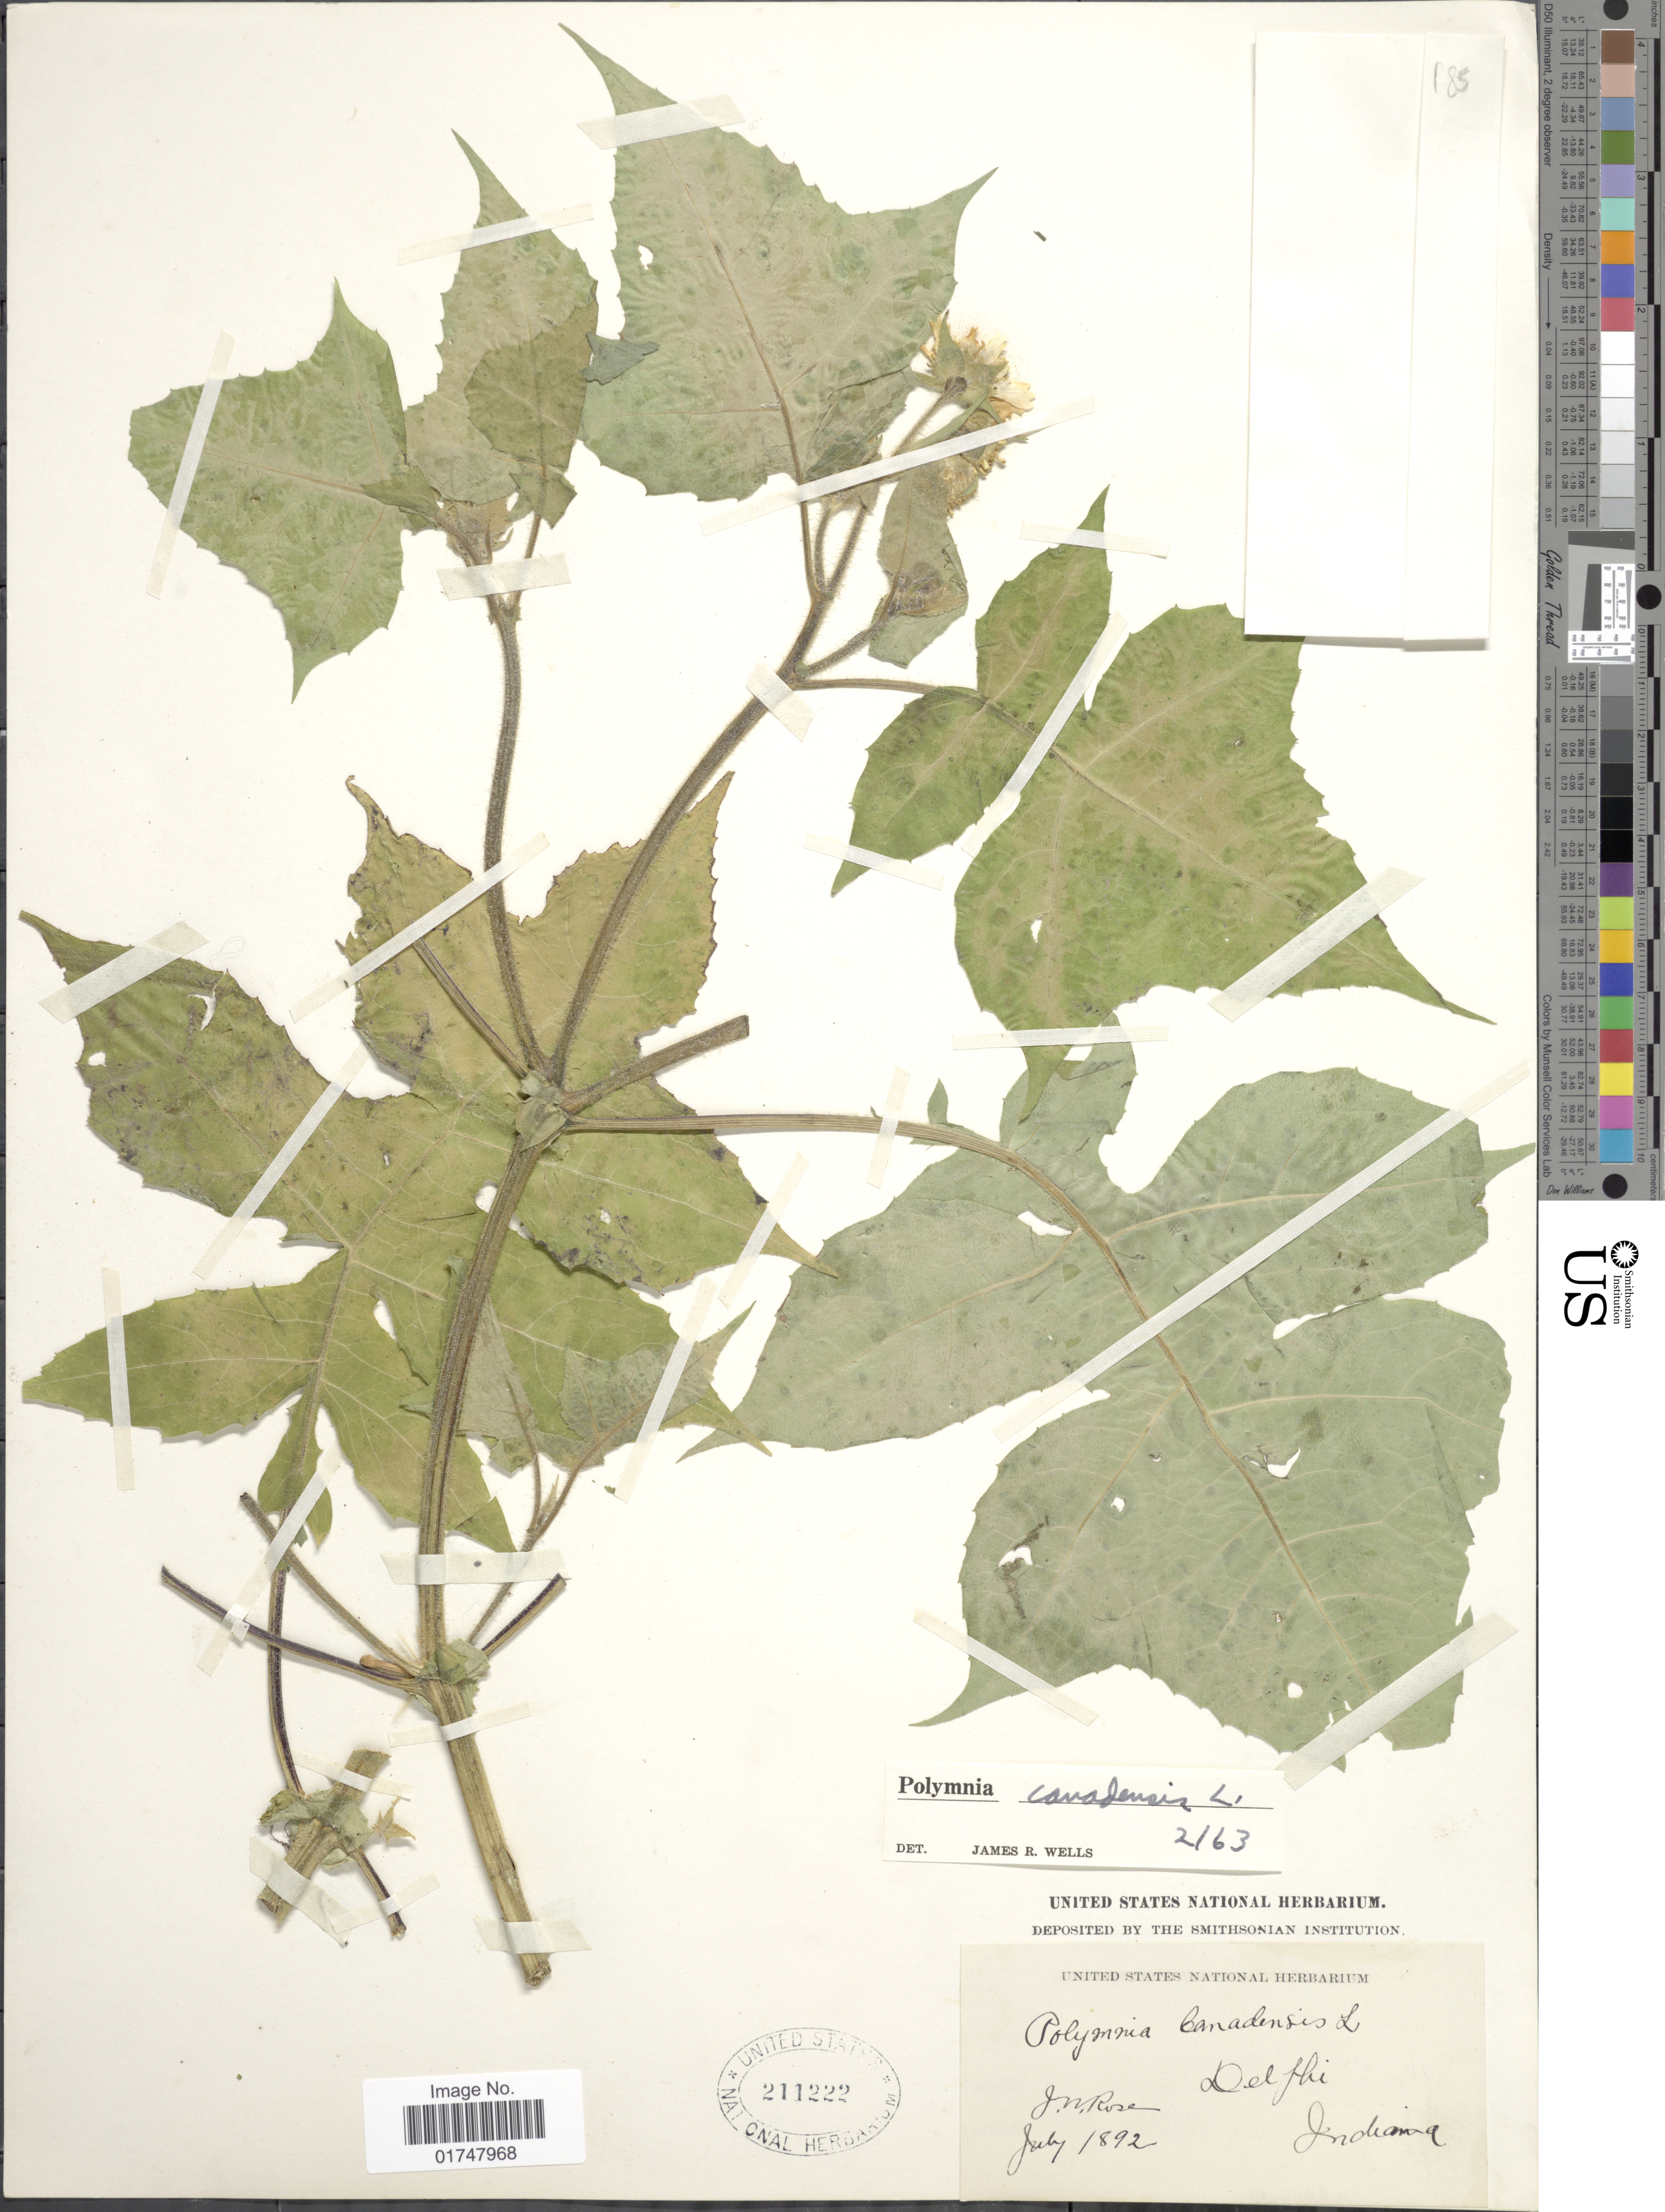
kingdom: Plantae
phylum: Tracheophyta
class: Magnoliopsida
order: Asterales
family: Asteraceae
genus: Polymnia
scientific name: Polymnia canadensis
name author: L.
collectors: J. N. Rose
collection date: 1892-07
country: United States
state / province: Indiana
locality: Delphi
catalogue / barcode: US 211222